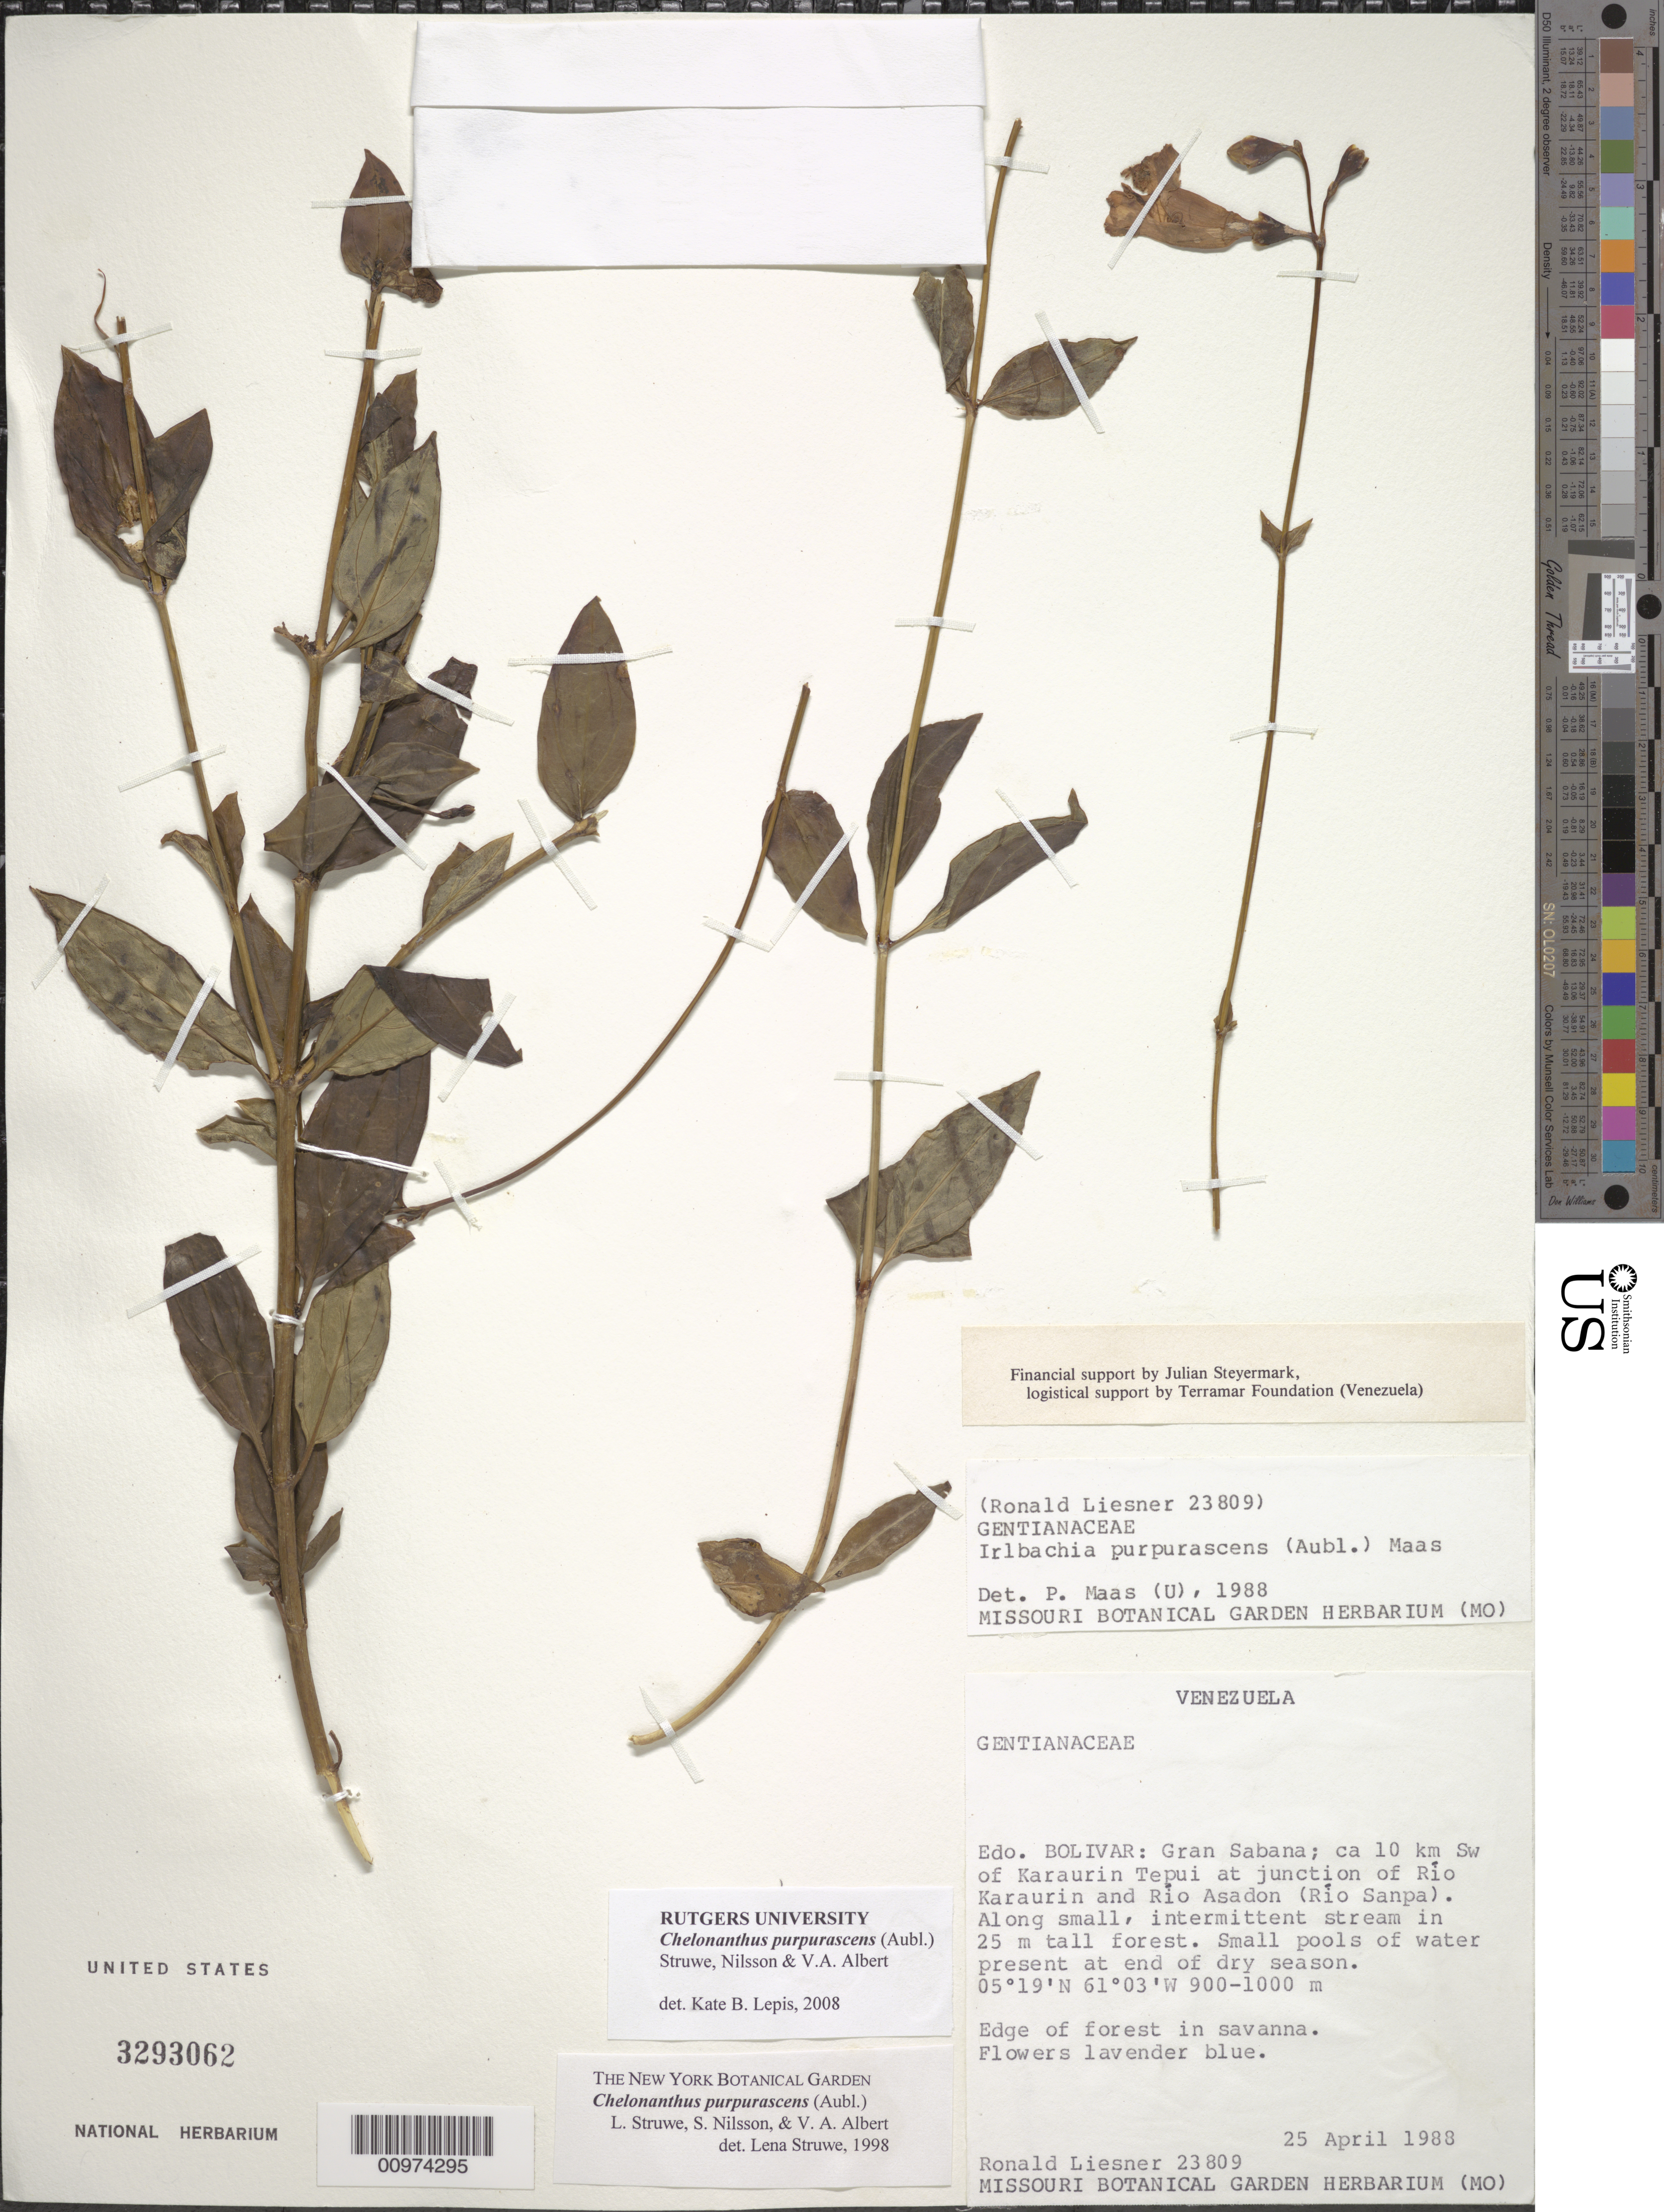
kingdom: Plantae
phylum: Tracheophyta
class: Magnoliopsida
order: Gentianales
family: Gentianaceae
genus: Chelonanthus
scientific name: Chelonanthus purpurascens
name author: (Aubl.) Struwe et al.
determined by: Lepis, Kate B.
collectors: R. L. Liesner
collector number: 23809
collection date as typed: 25-Apr-88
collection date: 1988-04-25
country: Venezuela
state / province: Bolívar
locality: Gran Sabana, ca 10 km SW of Karaurin tepuí at junction of Río Karaurin and Río Asadon (Río Sanpa)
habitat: Along small, intermittent stream in 25m tall forest. Small pools of water present at end of dry season. Edge of forest in savanna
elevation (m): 900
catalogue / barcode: US 3293062